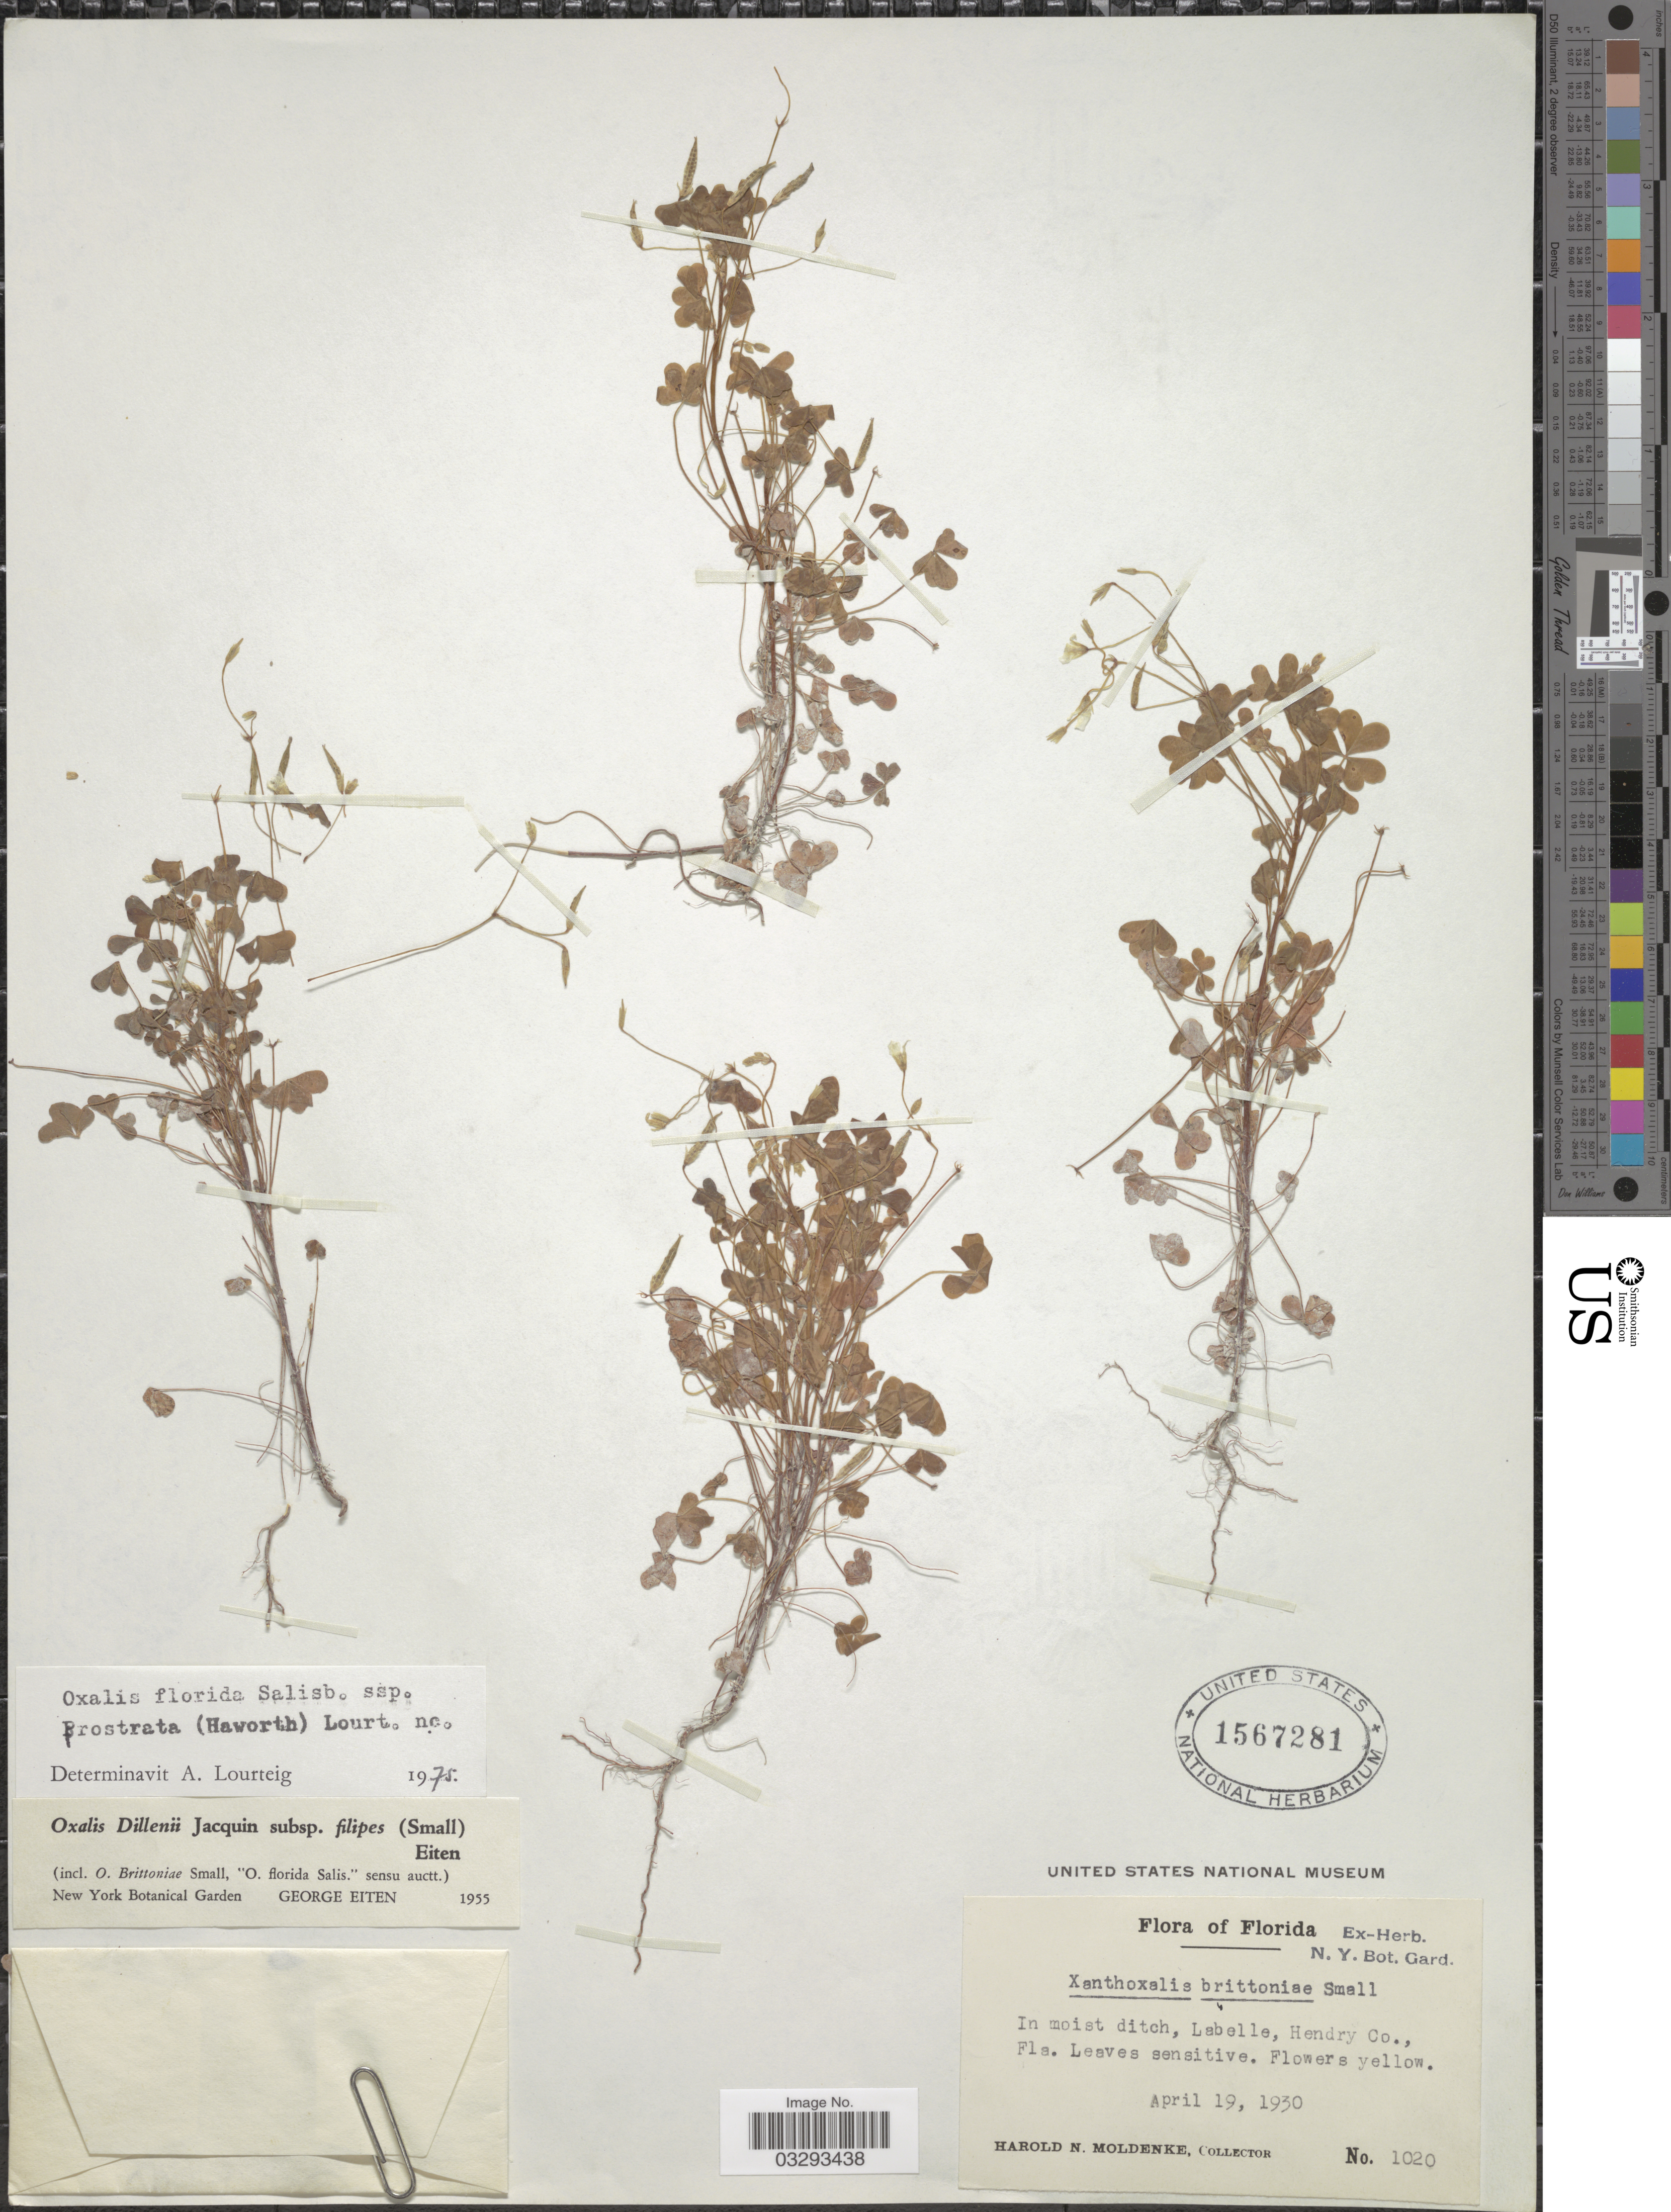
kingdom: Plantae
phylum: Tracheophyta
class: Magnoliopsida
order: Oxalidales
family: Oxalidaceae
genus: Oxalis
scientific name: Oxalis florida subsp. prostrata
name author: (Haw.) Lourteig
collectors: H. N. Moldenke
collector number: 1020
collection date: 1930-04-19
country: United States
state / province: Florida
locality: Labelle, Hendry Co.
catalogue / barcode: US 1567281